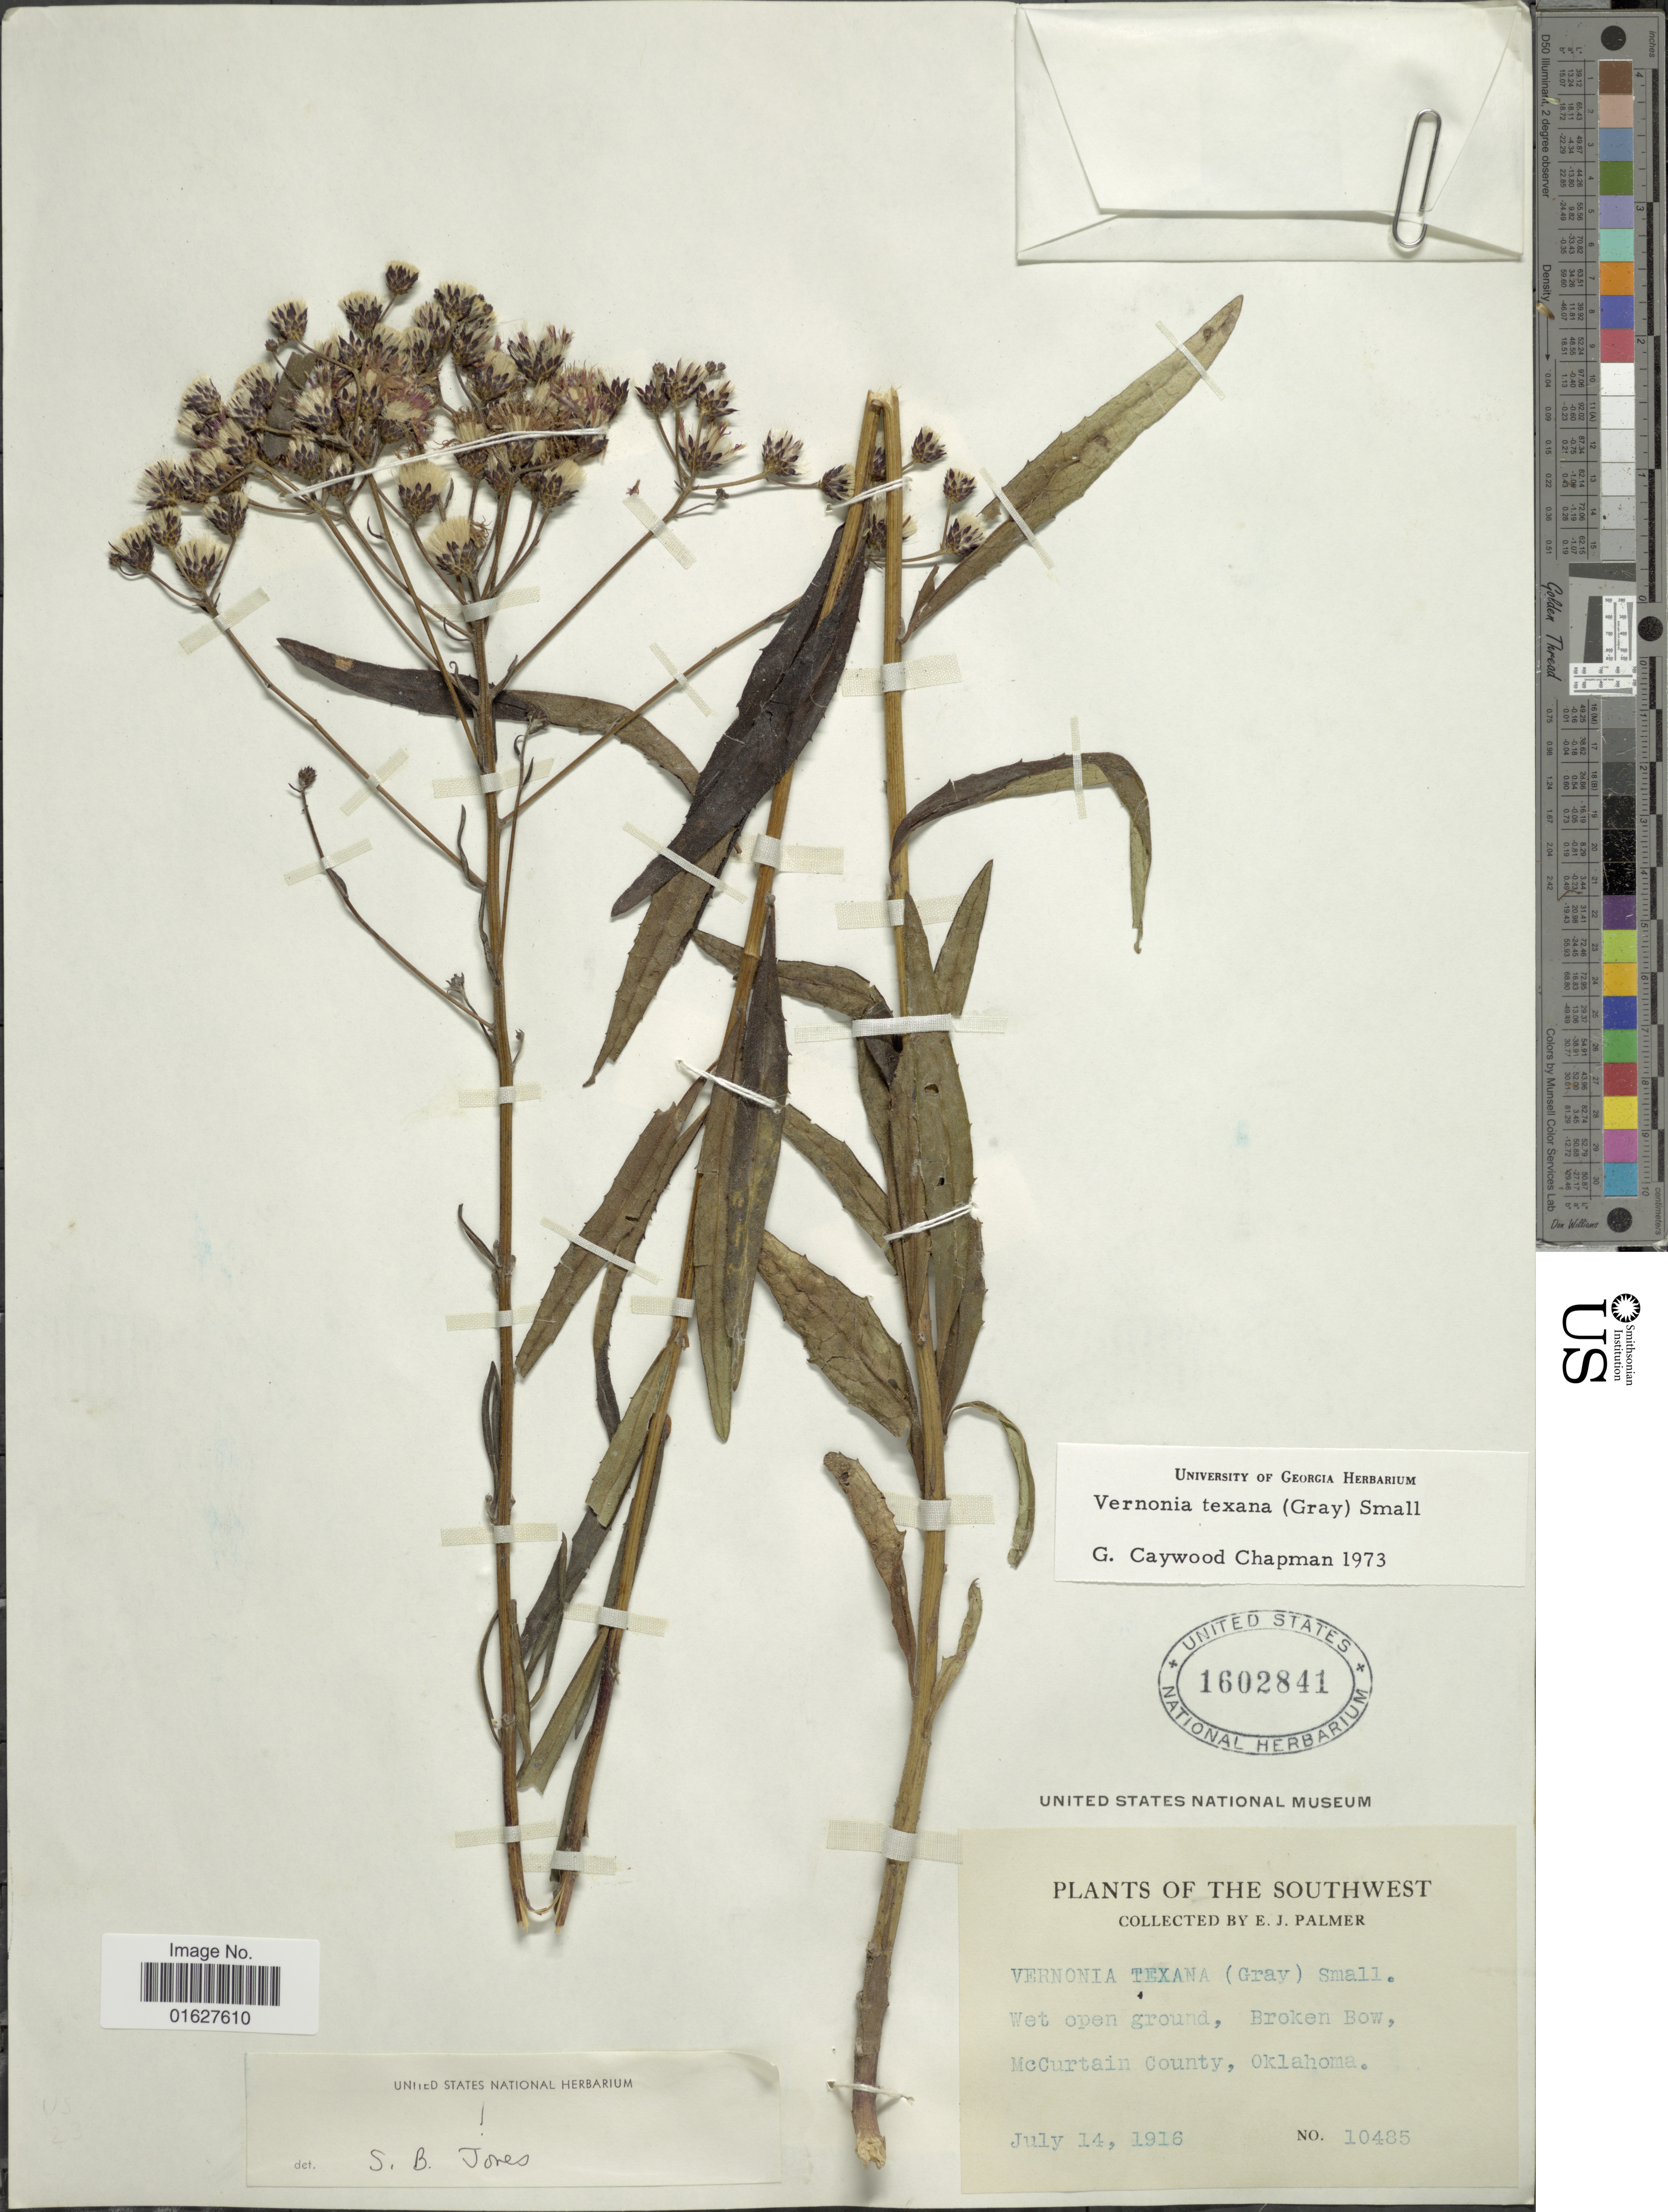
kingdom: Plantae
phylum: Tracheophyta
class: Magnoliopsida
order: Asterales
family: Asteraceae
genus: Vernonia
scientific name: Vernonia texana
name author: (A. Gray) Small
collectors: E. J. Palmer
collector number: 10485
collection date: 1916-07-14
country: United States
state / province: Oklahoma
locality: Wet open ground, Broken Bow, McCurtain County, Oklahoma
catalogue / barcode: US 1602841